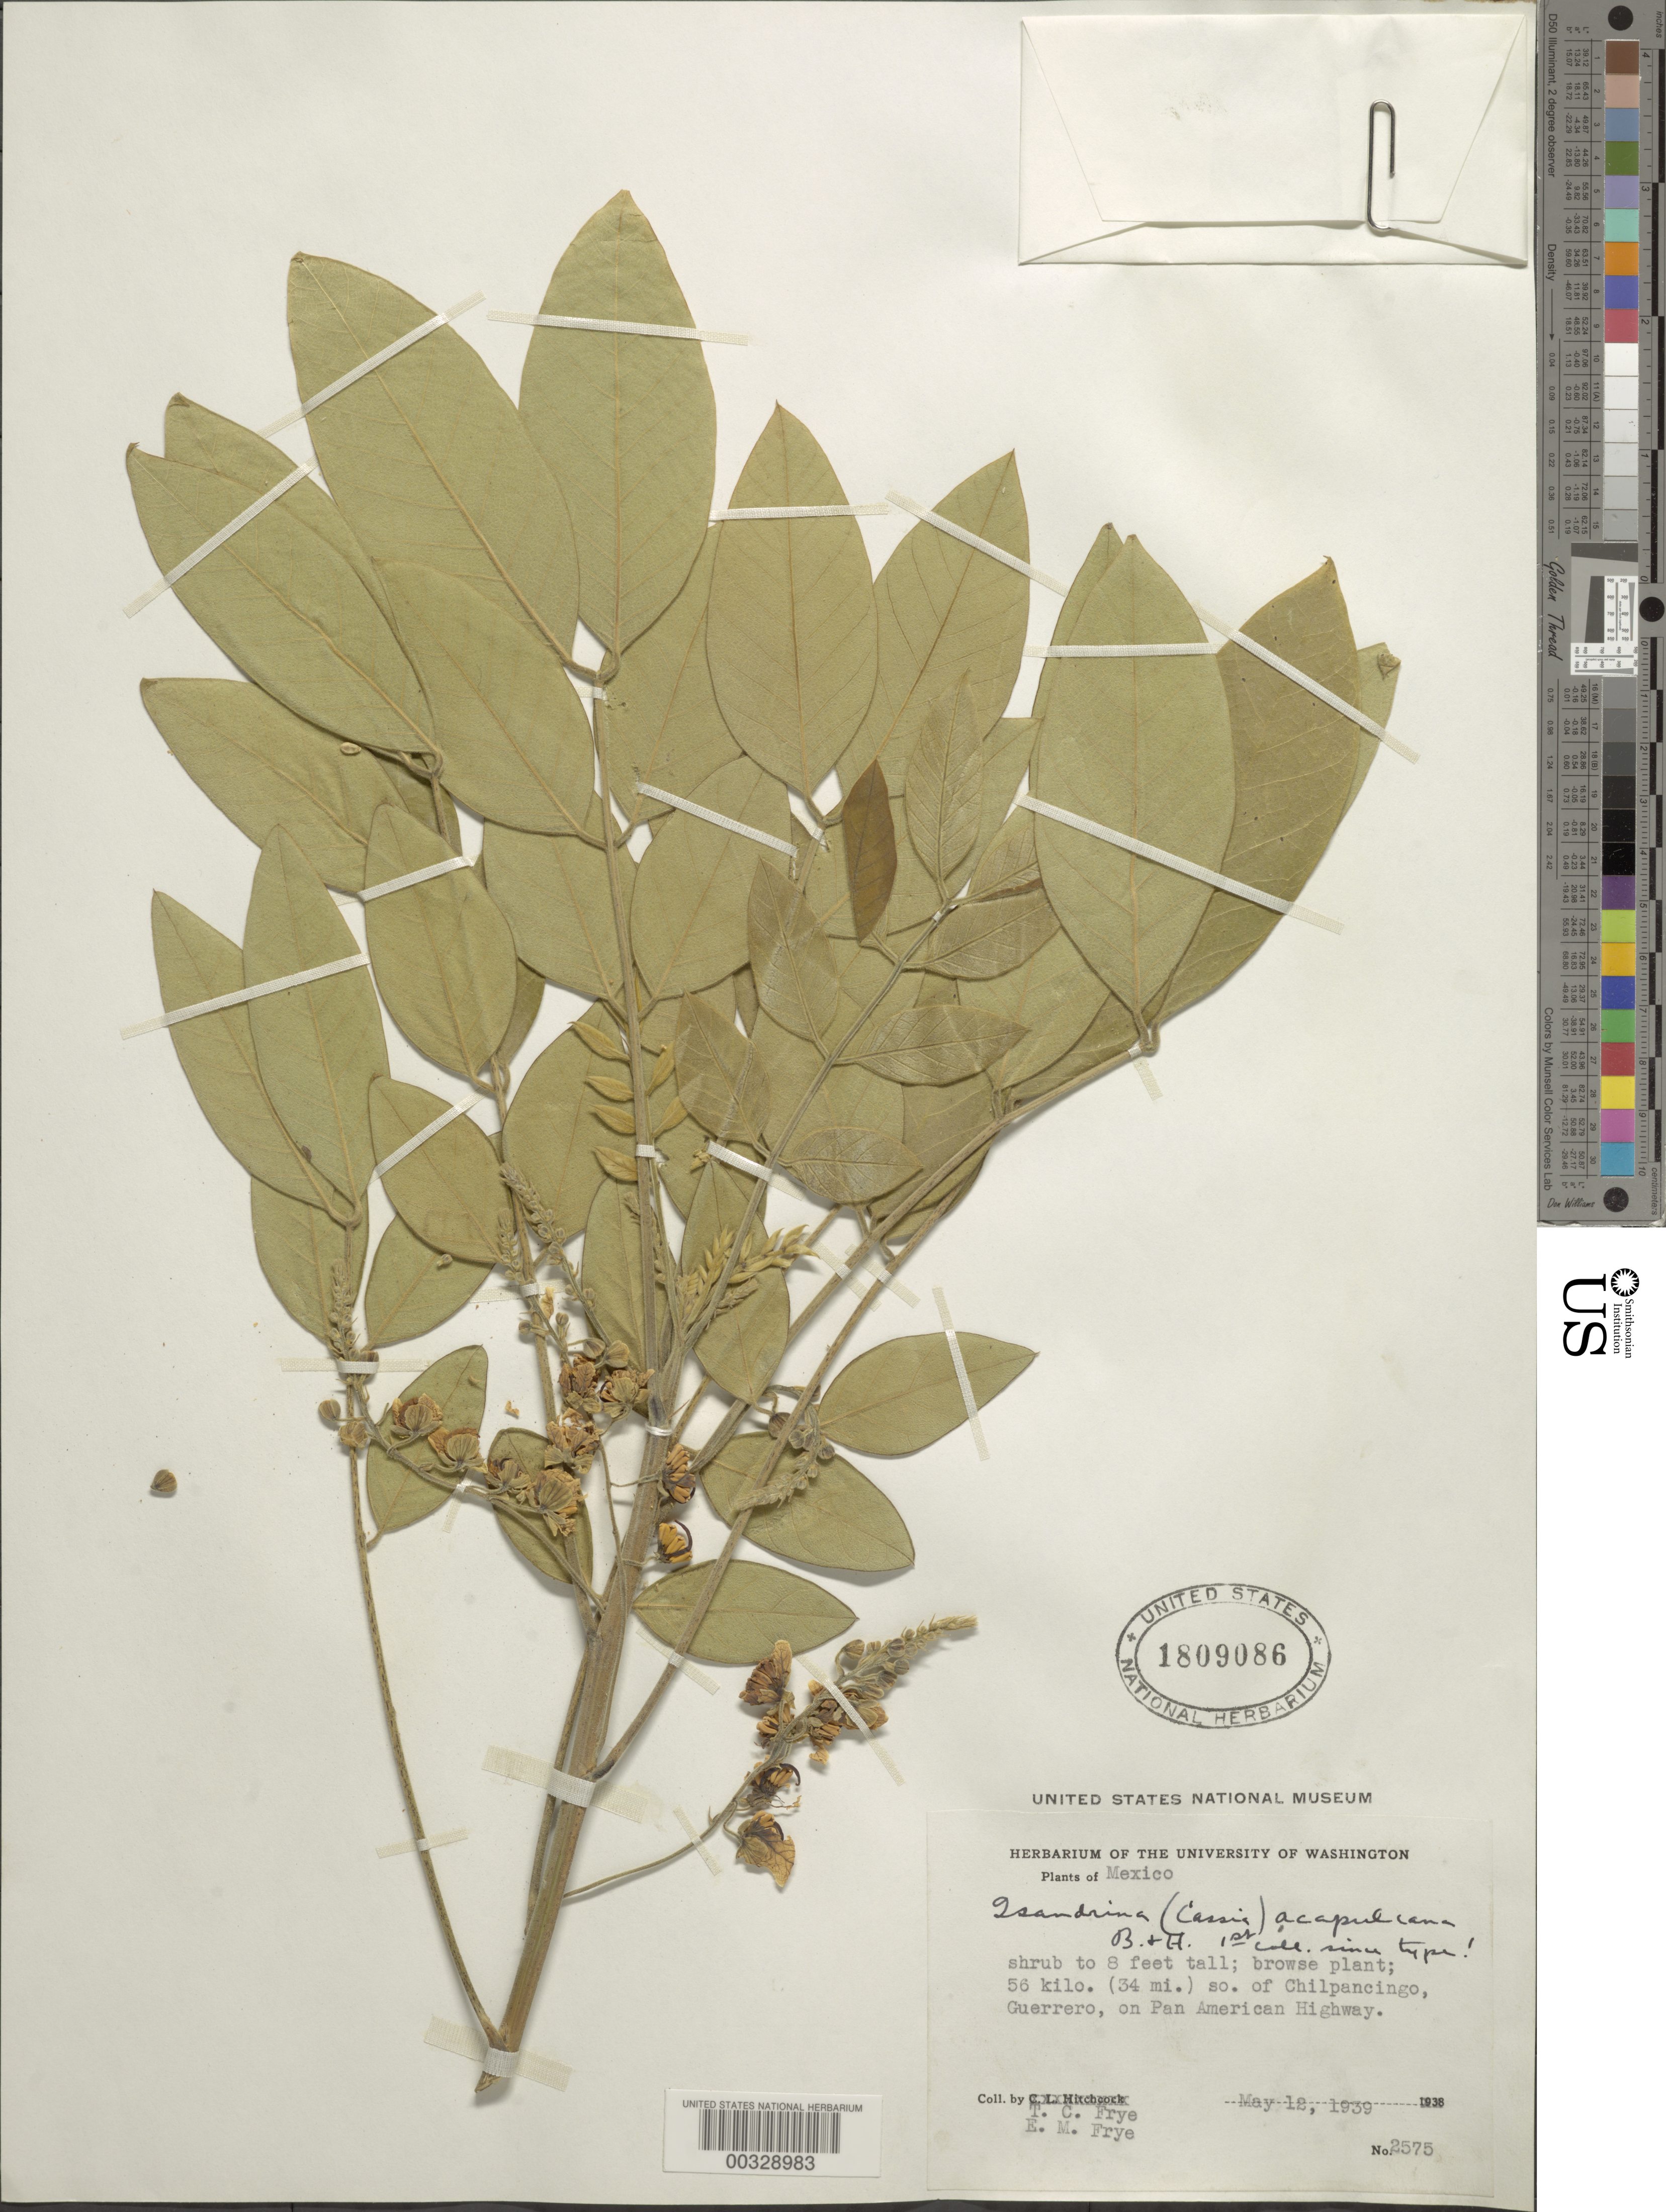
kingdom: Plantae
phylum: Tracheophyta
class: Magnoliopsida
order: Fabales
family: Fabaceae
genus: Senna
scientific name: Senna mollissima var. glabrata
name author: (Benth.) H.S. Irwin & Barneby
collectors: T. C. Frye & E. Frye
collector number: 2575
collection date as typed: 12 May 1939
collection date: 1939-05-12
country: Mexico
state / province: Guerrero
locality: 56 km S of Chilpancingo on Pan American highway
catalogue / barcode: US 1809086